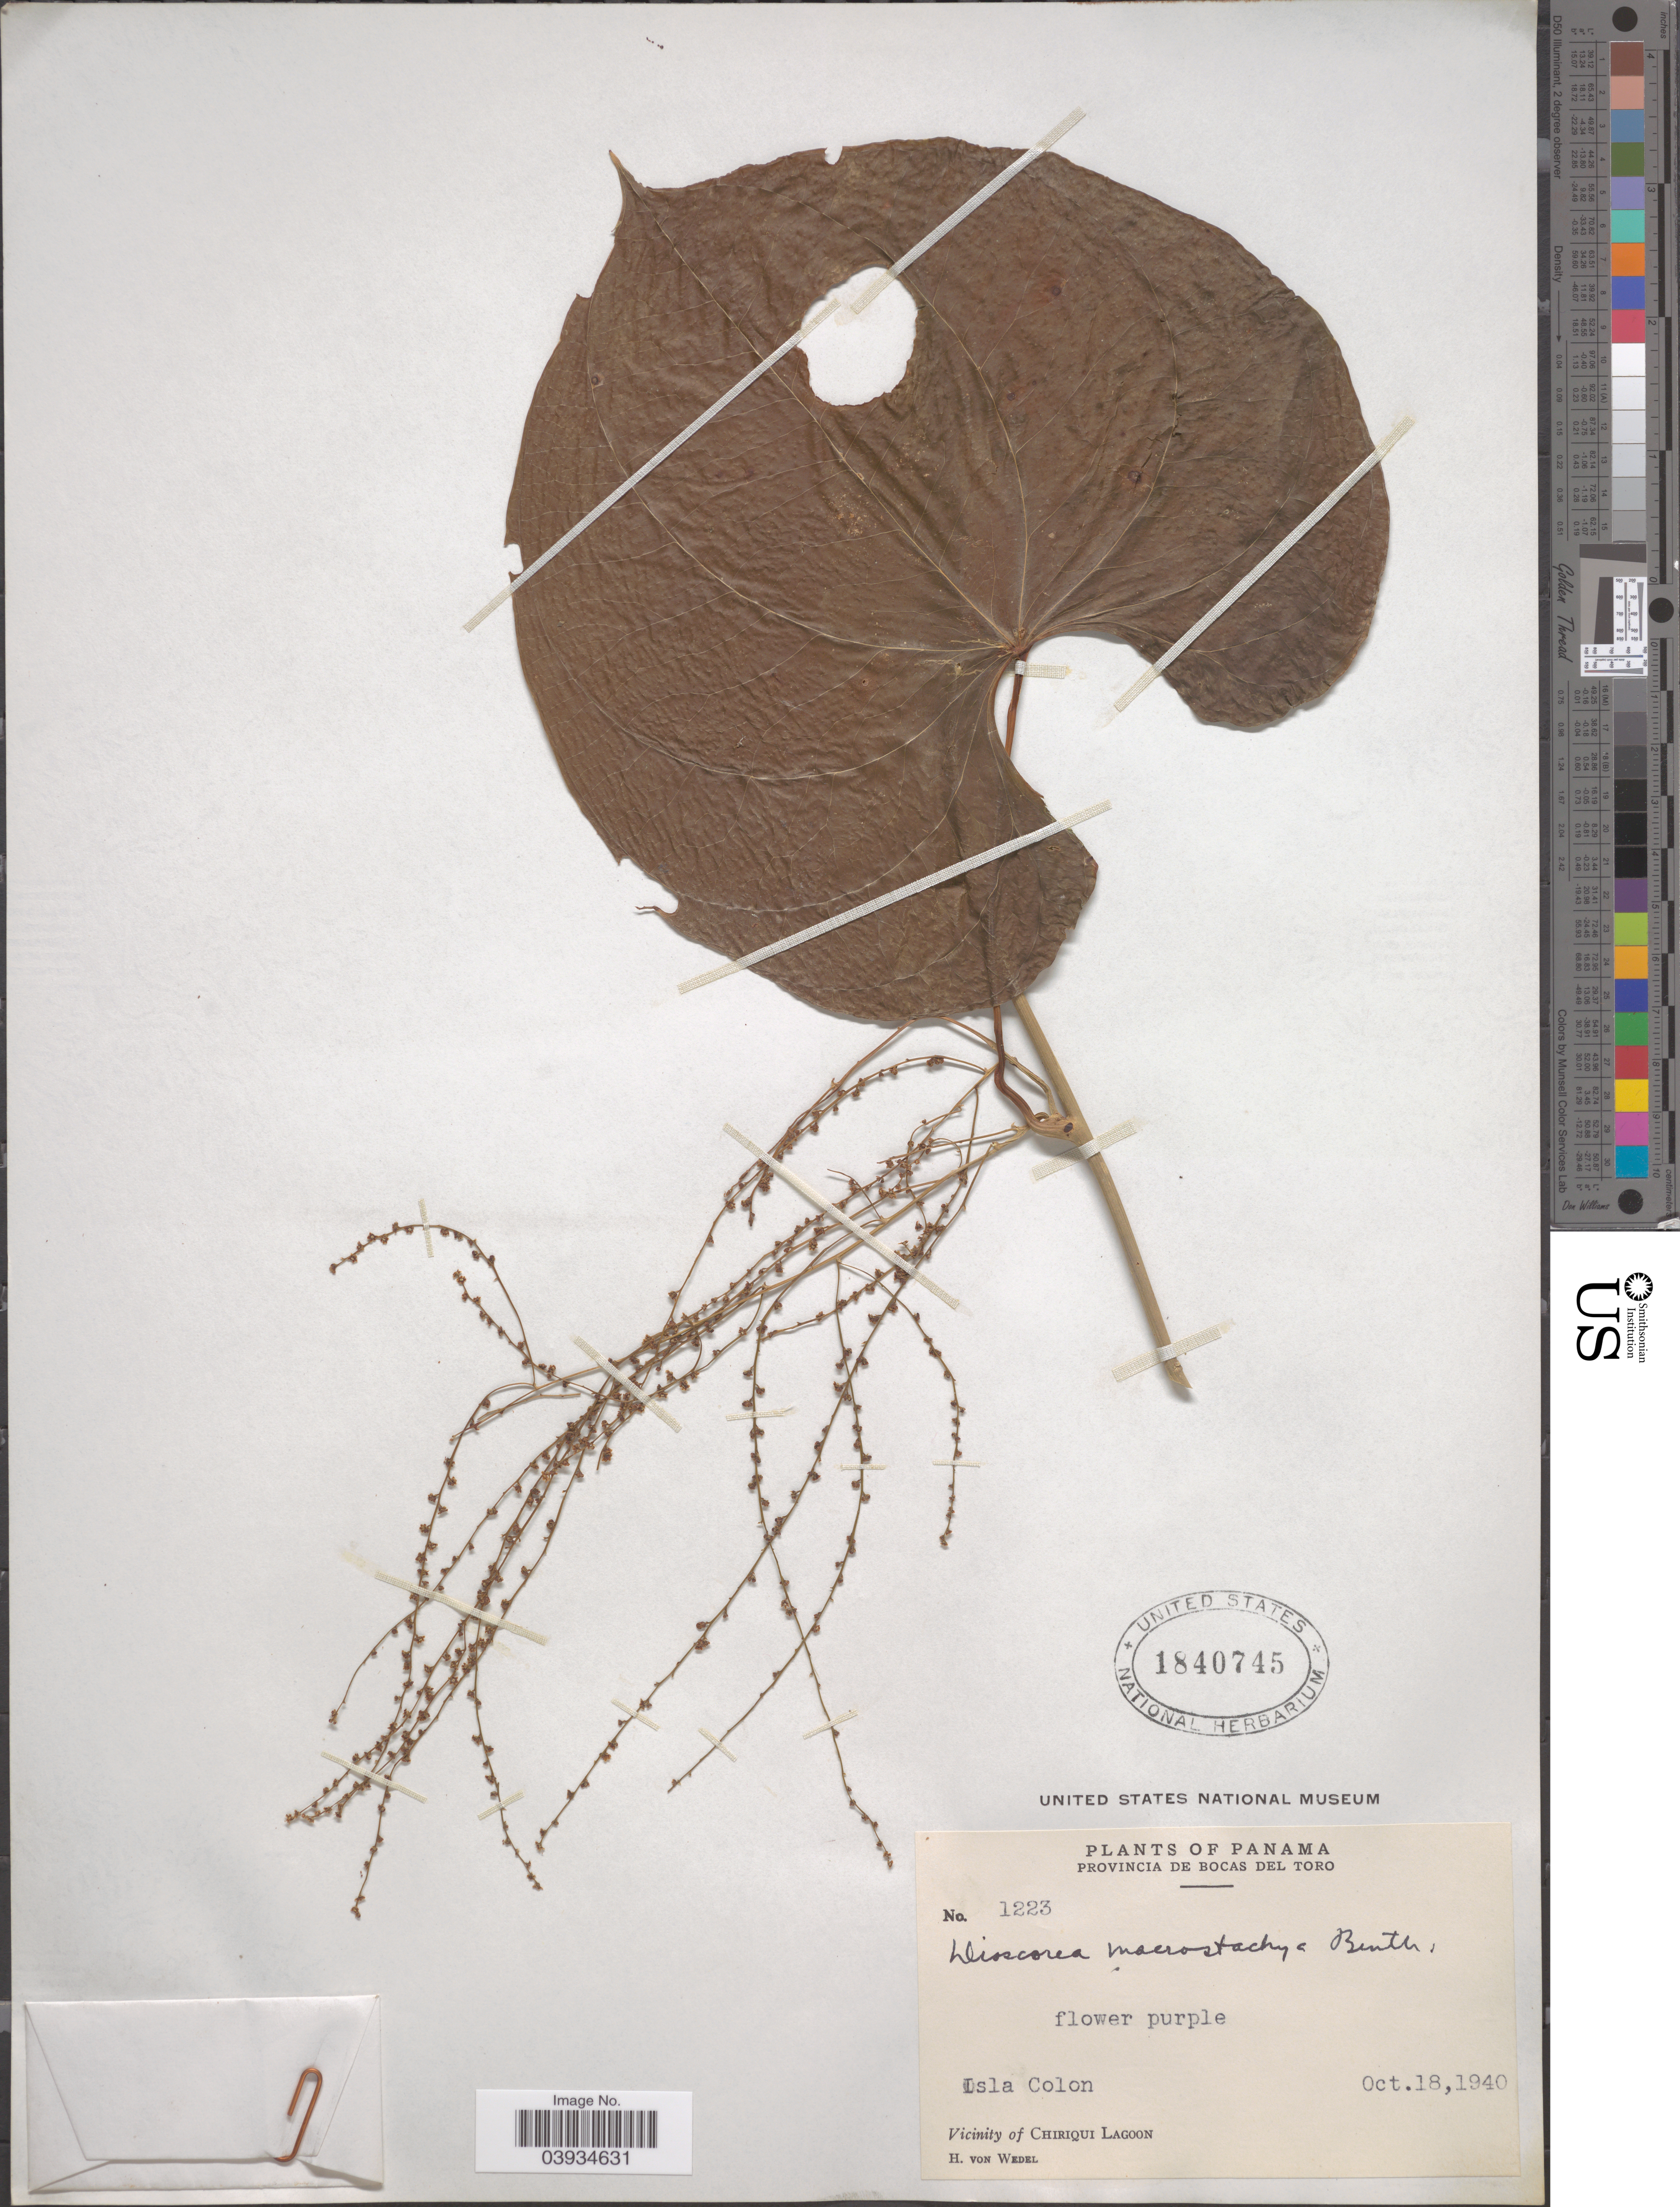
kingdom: Plantae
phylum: Tracheophyta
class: Liliopsida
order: Dioscoreales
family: Dioscoreaceae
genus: Dioscorea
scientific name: Dioscorea mexicana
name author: Scheidw.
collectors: H. von Wedel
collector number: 1223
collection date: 1940-10-18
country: Panama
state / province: Bocas del Toro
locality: Isla Colon. Vicinity of Chiriqui Lagoon.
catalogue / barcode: US 1840745